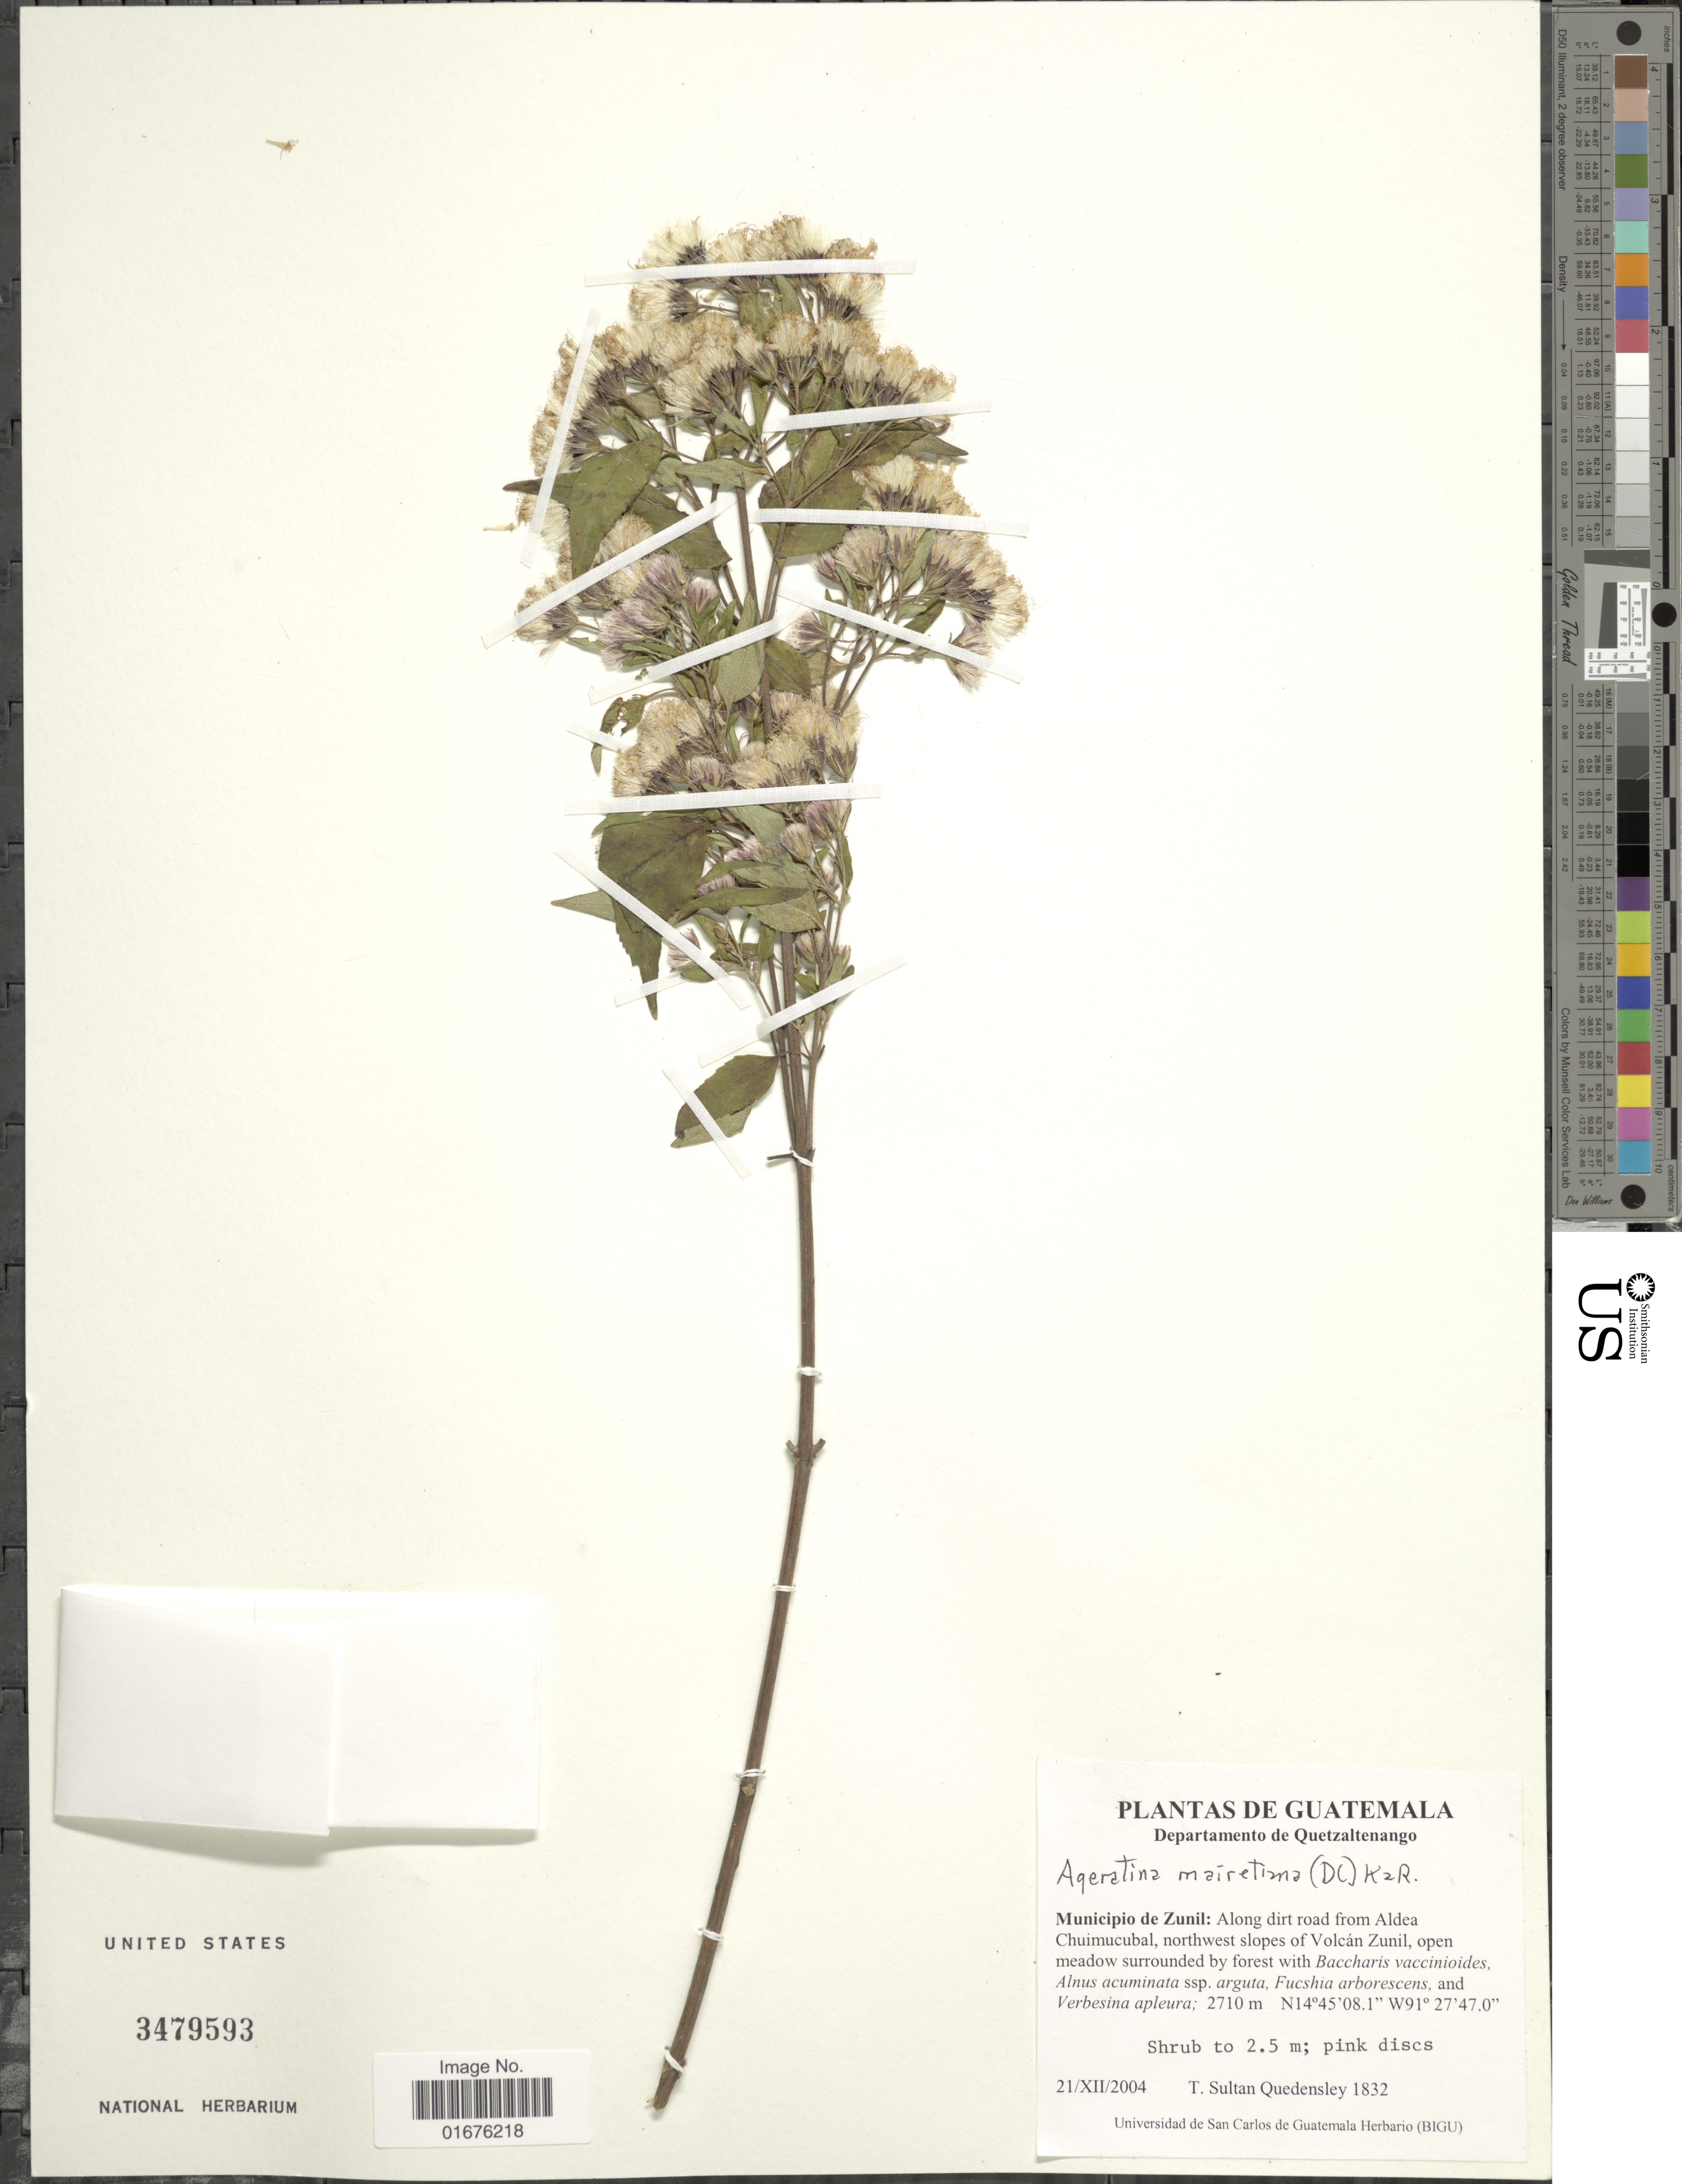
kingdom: Plantae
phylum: Tracheophyta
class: Magnoliopsida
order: Asterales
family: Asteraceae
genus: Ageratina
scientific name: Ageratina mairetiana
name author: (DC.) R.M. King & H. Rob.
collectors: T. S. Quedensley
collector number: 1832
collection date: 2004-12-21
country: Guatemala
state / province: Quetzaltenango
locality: Along the dirt from Aldea Chuimucubal, northwest slopes of Volcán Zunil, open meadow surrounded by forest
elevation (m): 2710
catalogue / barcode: US 3479593